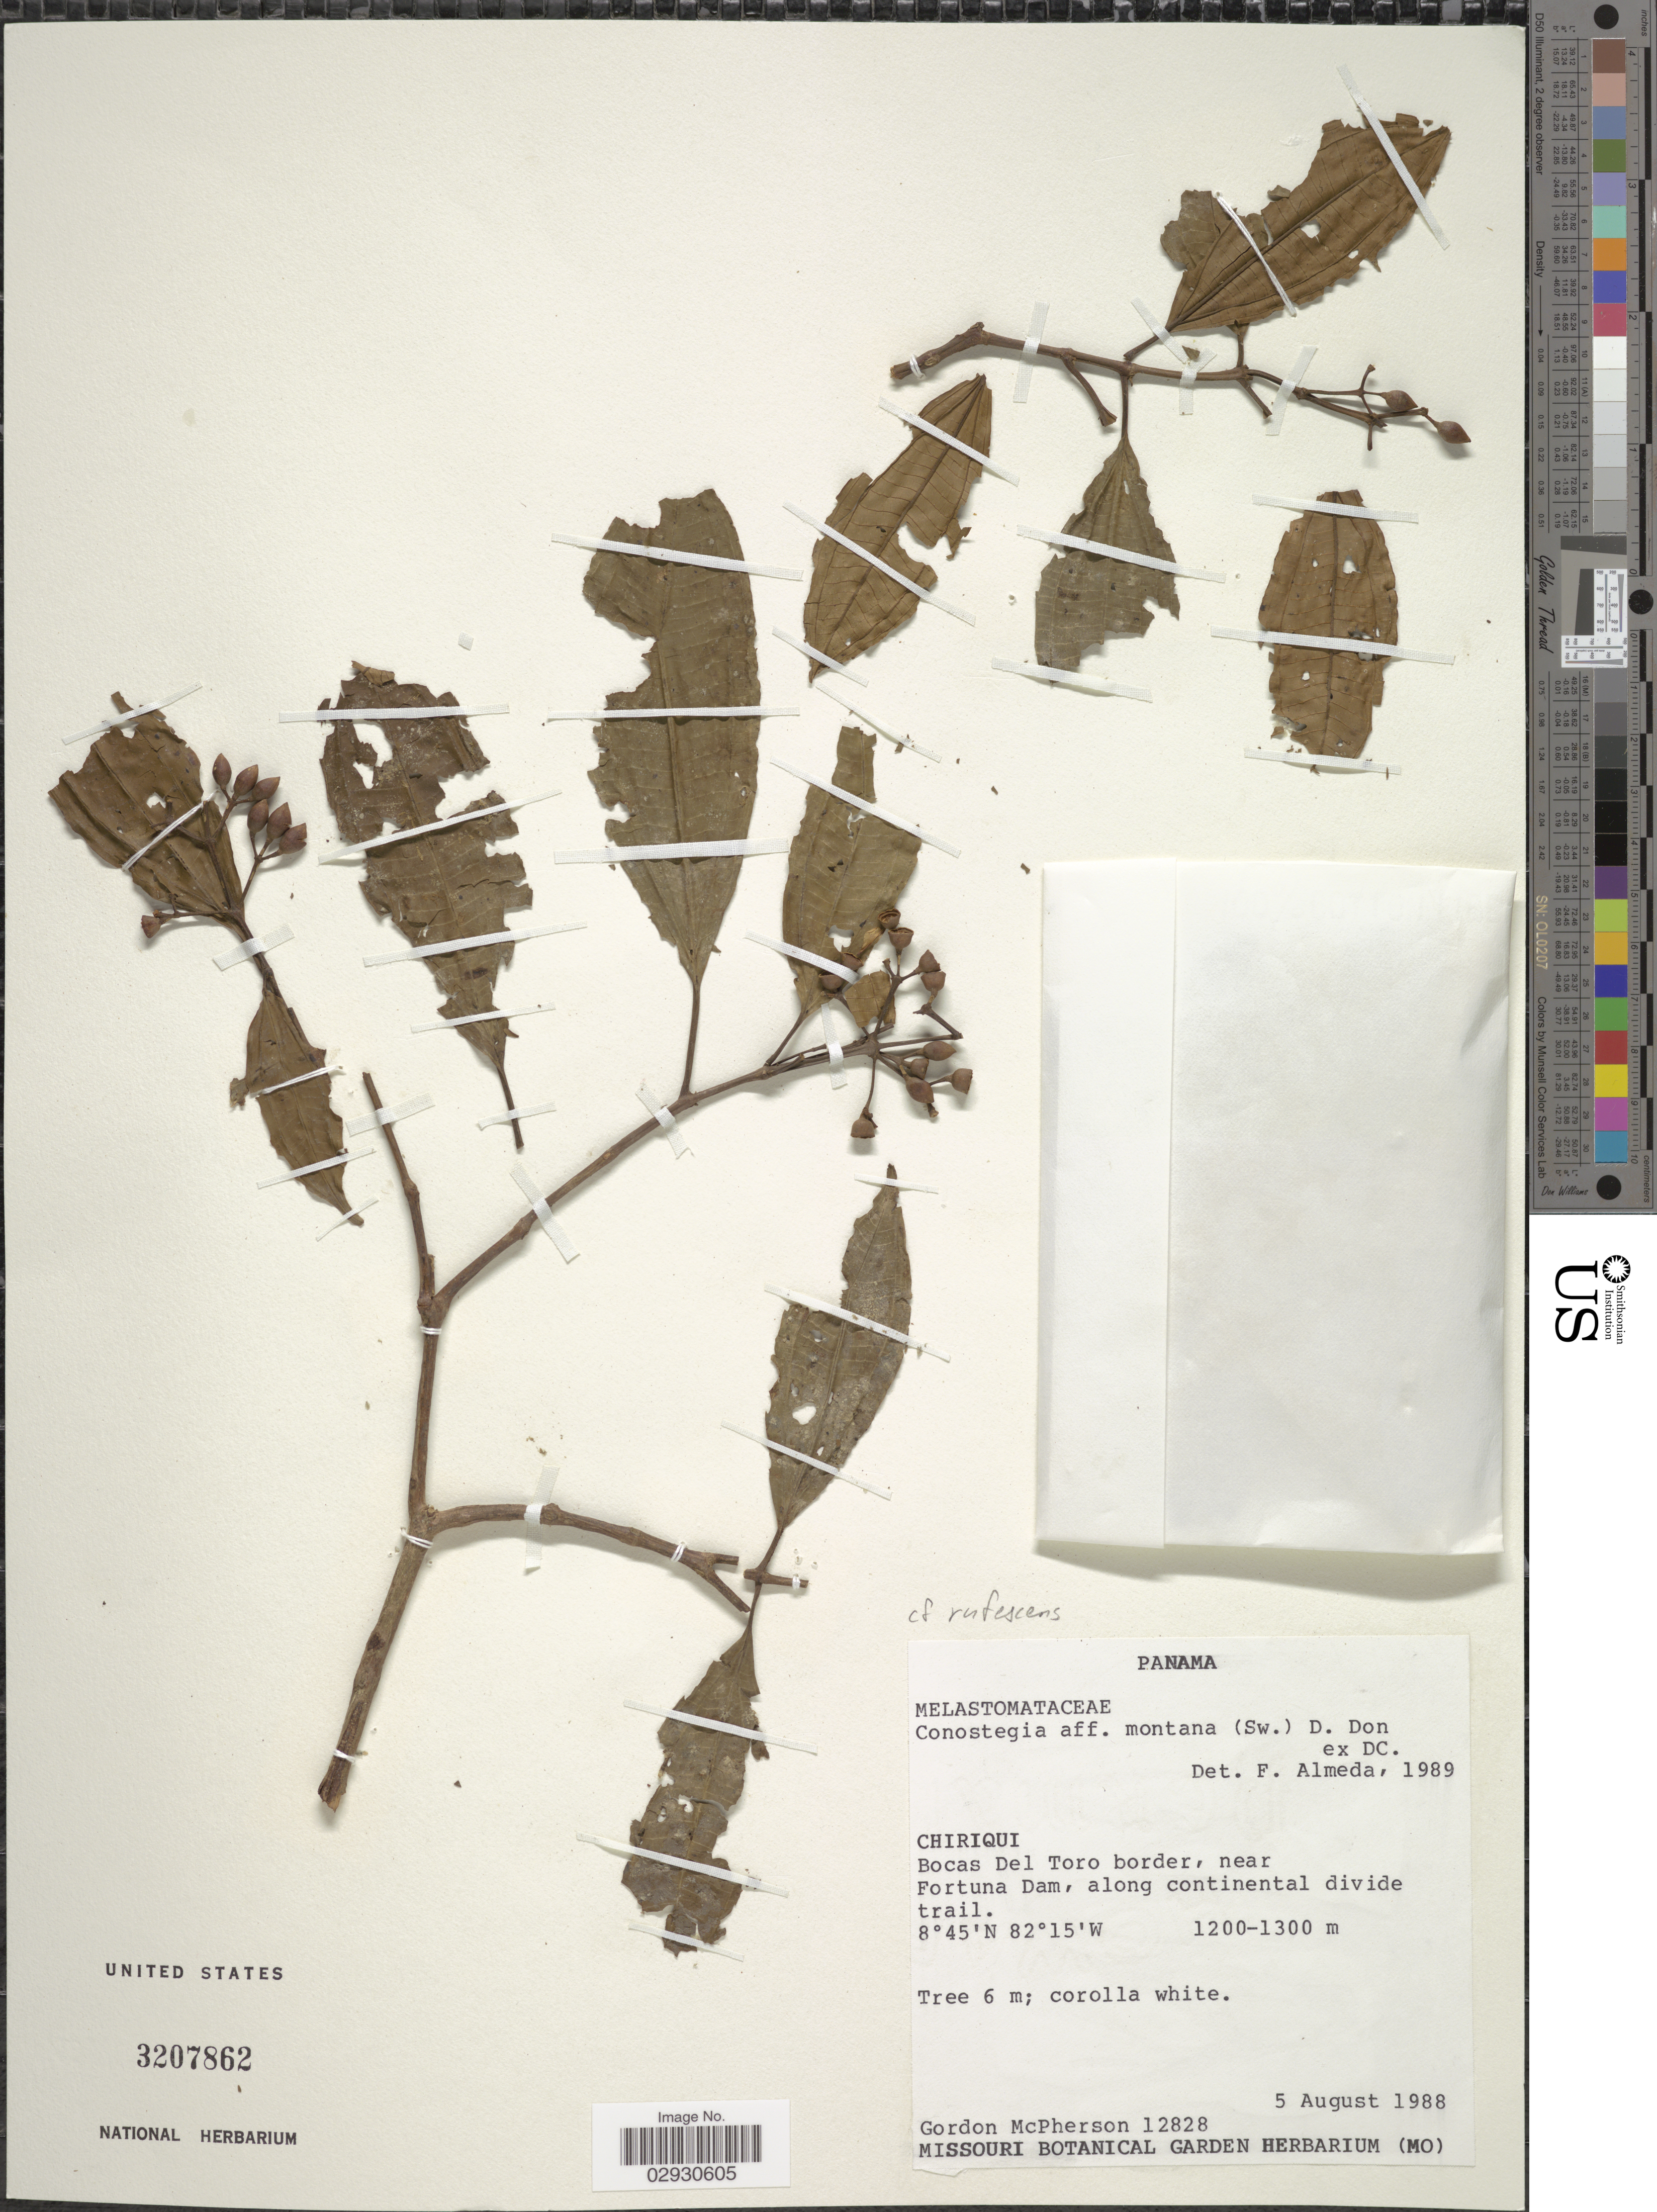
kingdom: Plantae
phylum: Tracheophyta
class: Magnoliopsida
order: Myrtales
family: Melastomataceae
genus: Conostegia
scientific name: Conostegia rufescens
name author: Naudin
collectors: G. D. McPherson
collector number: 12828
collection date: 1988-08-05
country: Panama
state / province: Chiriqui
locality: Bocas Del Toro border, near Fortuna Dam, along continental divide trail.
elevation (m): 1200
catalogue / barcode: US 3207862